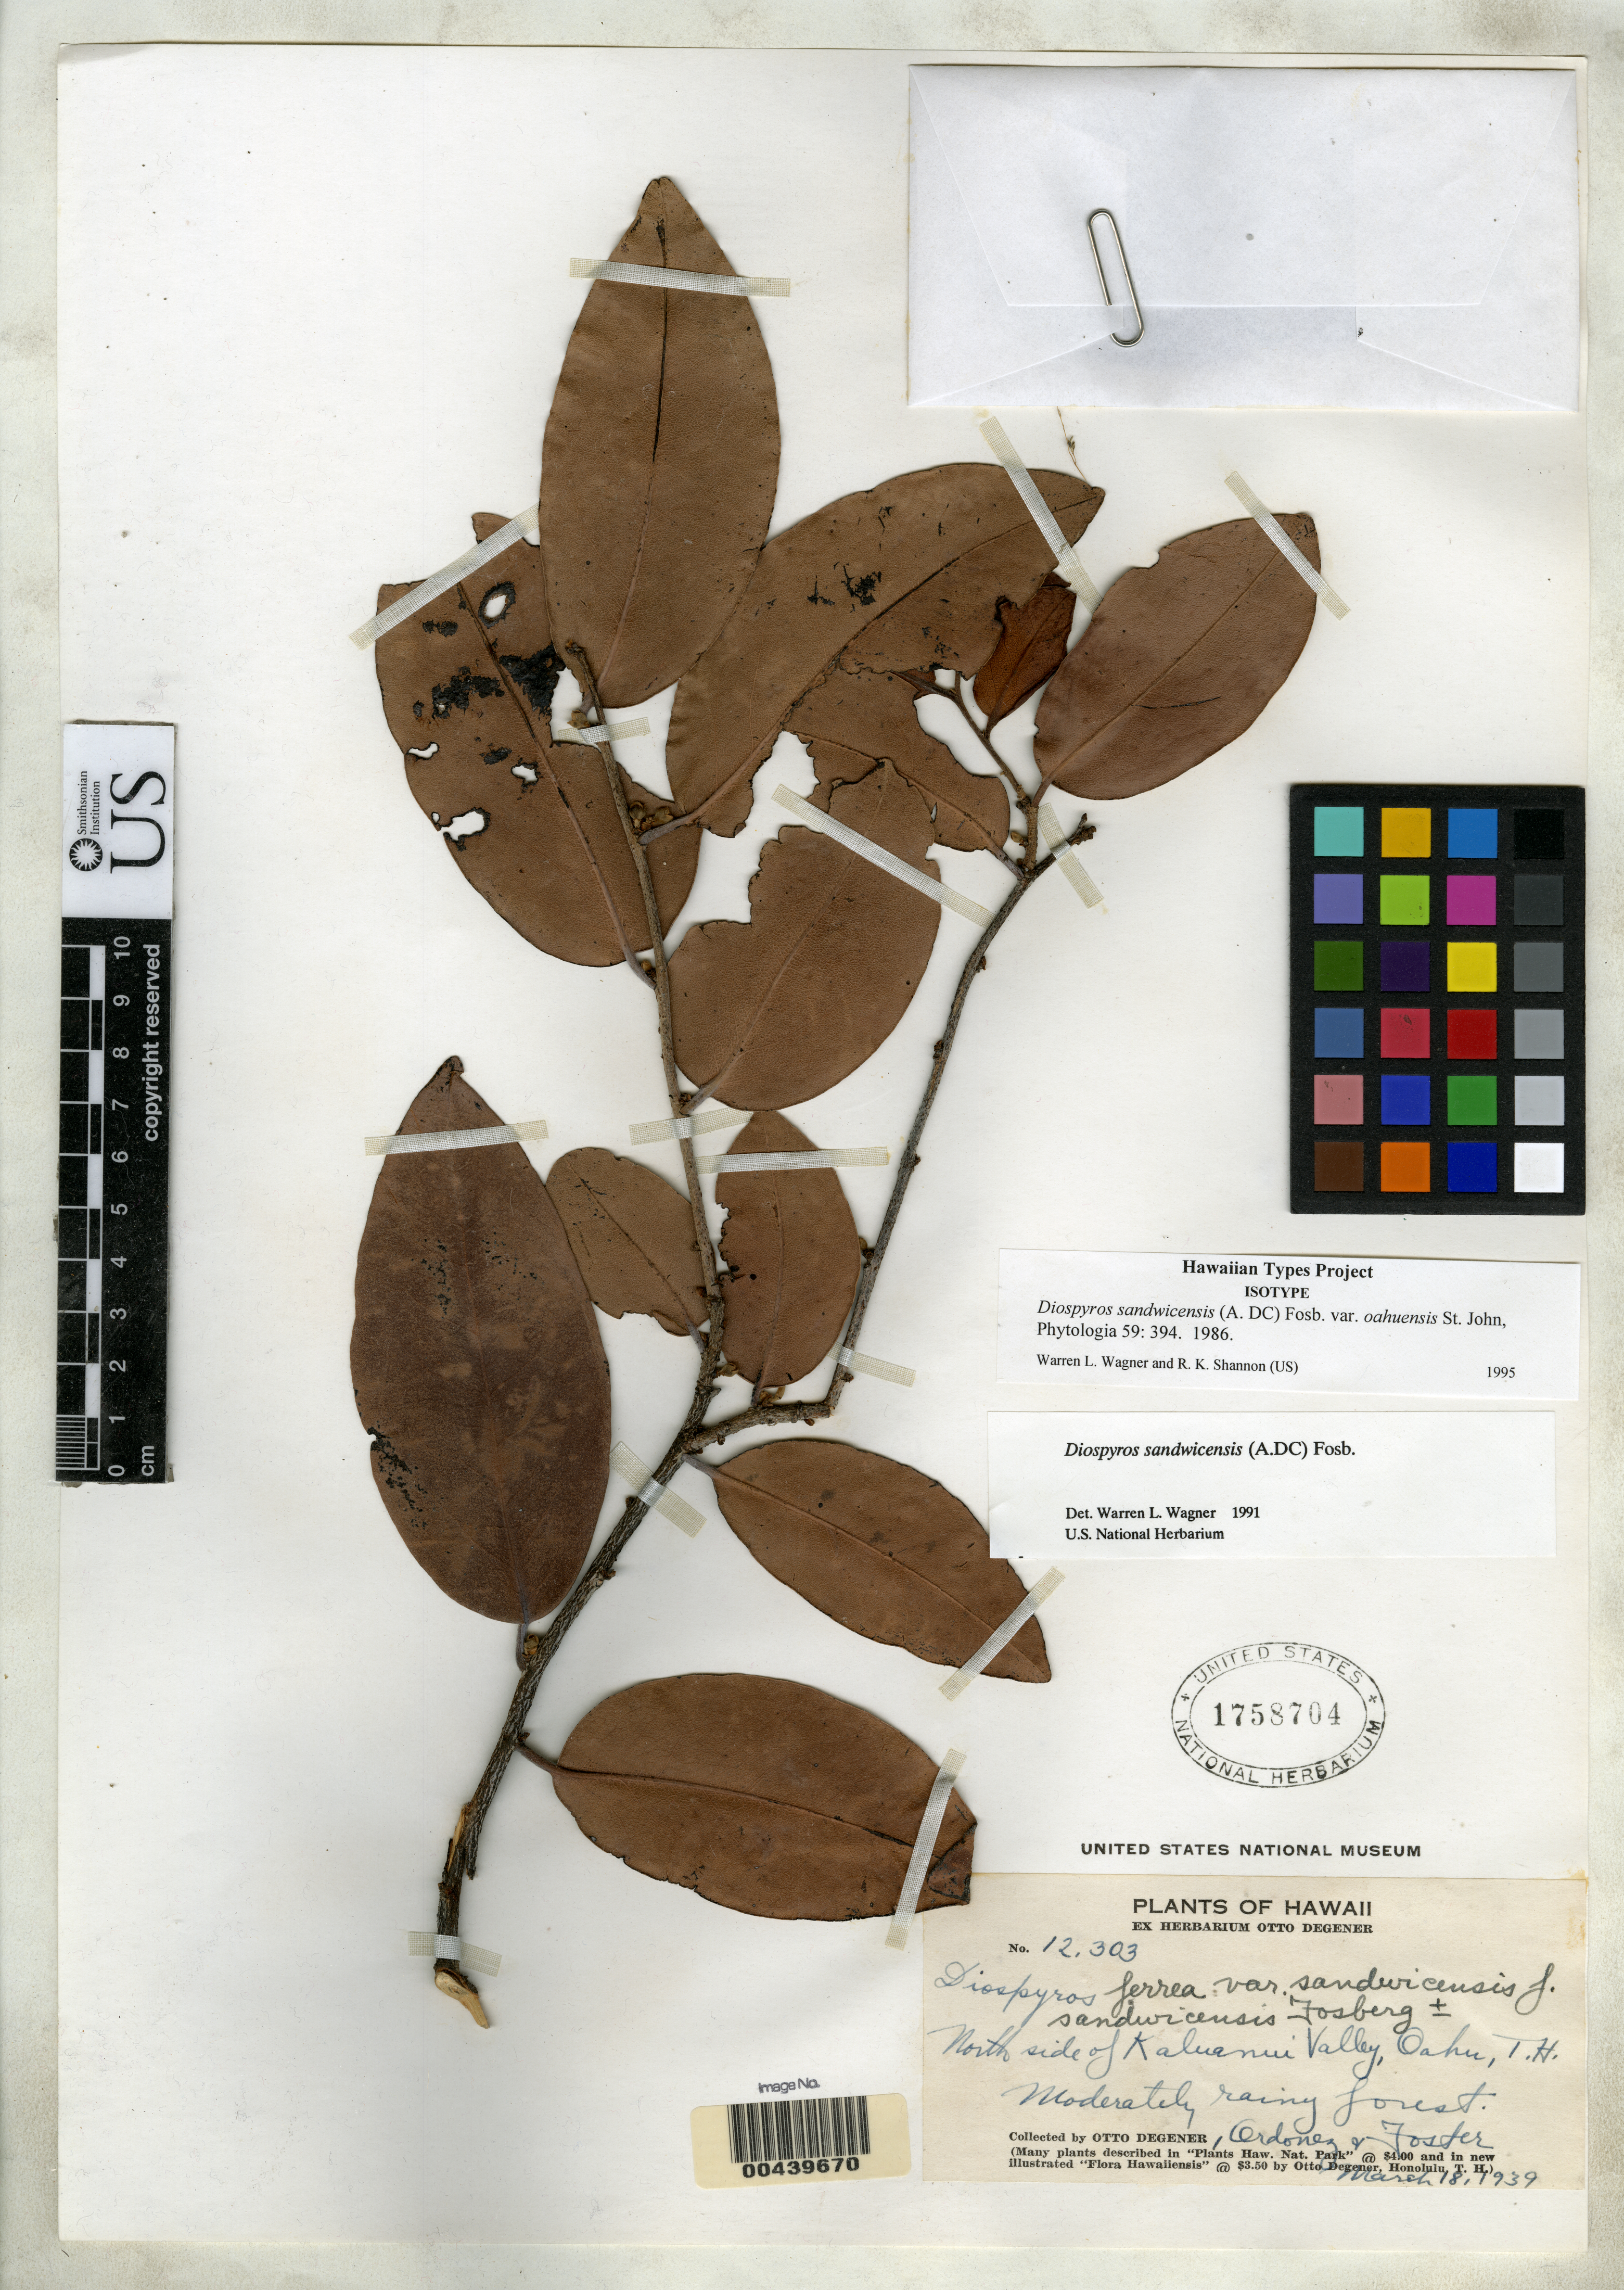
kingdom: Plantae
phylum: Tracheophyta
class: Magnoliopsida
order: Ericales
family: Ebenaceae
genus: Diospyros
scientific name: Diospyros sandwicensis var. oahuensis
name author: H. St. John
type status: Isotype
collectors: O. Degener, -. Ordonez & -- Forster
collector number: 12303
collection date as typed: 18 Mar 1939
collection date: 1939-03-18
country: United States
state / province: Hawaii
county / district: Honolulu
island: Oahu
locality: N side of Kaluanui Valley.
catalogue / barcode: US 1758704